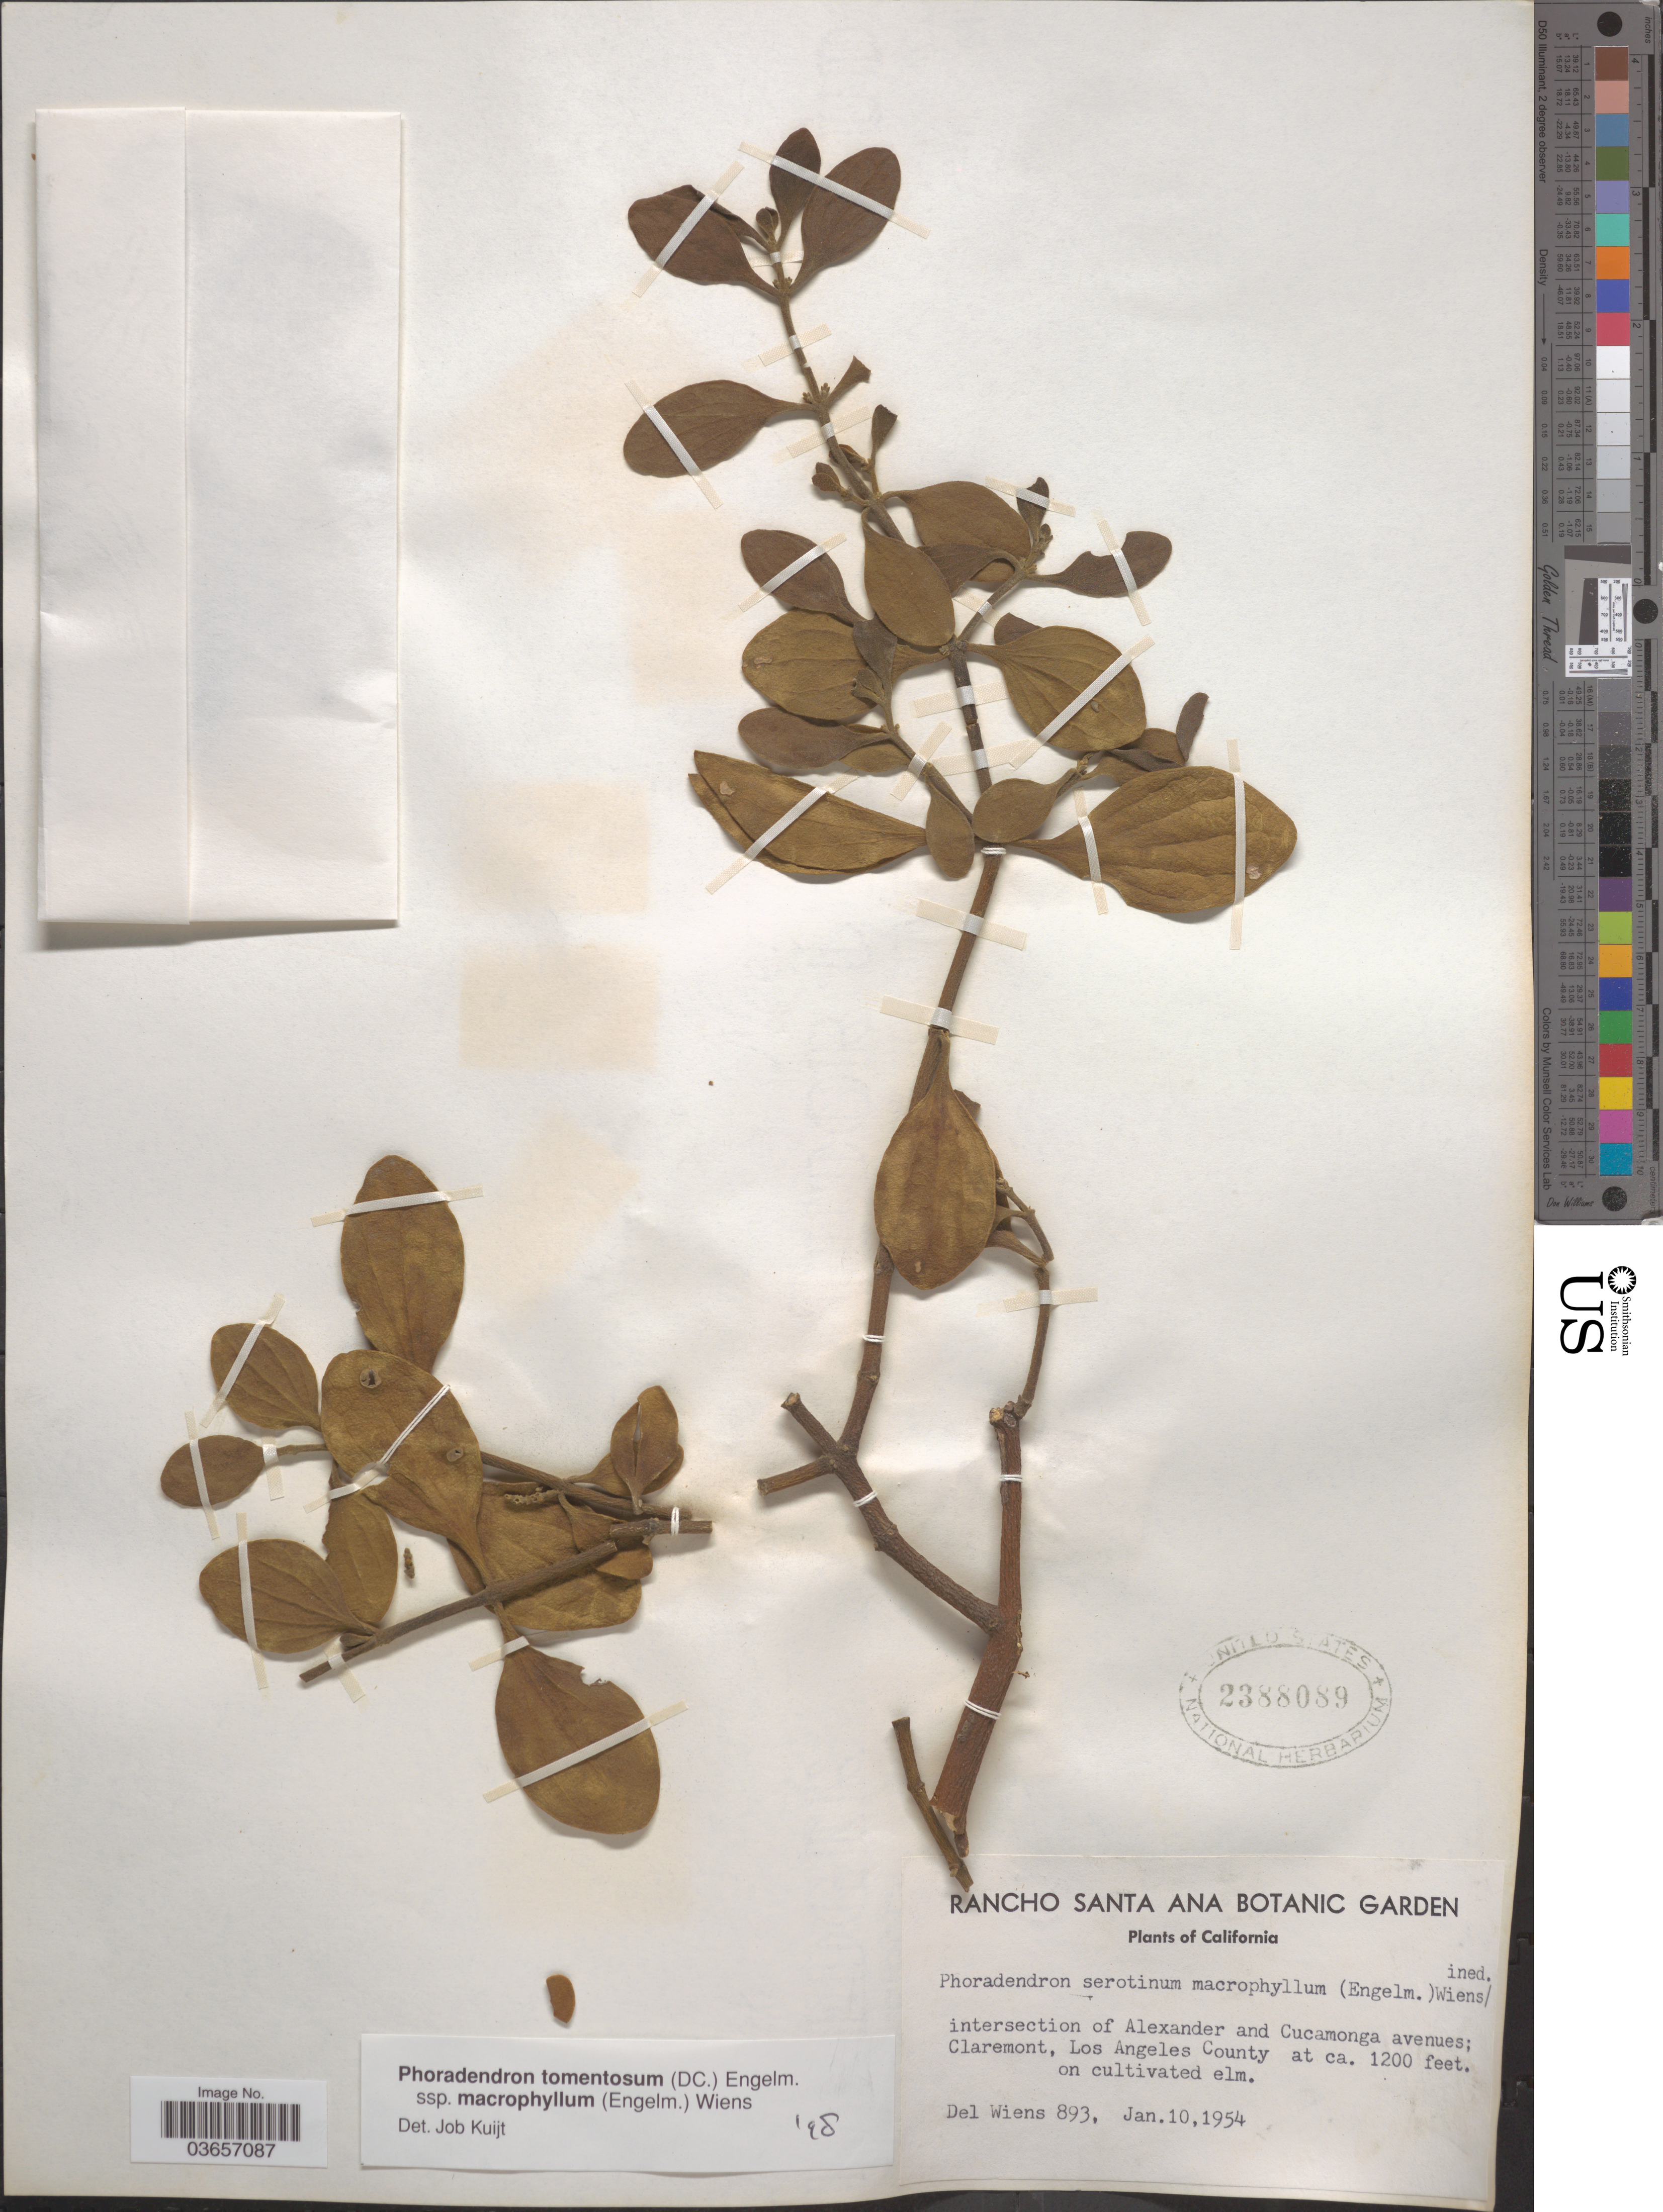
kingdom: Plantae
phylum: Tracheophyta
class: Magnoliopsida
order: Santalales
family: Viscaceae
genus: Phoradendron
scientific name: Phoradendron tomentosum subsp. macrophyllum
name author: DC.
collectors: D. Wiens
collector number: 893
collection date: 1954-01-10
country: United States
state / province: California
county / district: Los Angeles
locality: Intersection of Alexander and Cucamonga avenues; Claremont, Los Angeles County.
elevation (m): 366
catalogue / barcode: US 2388089